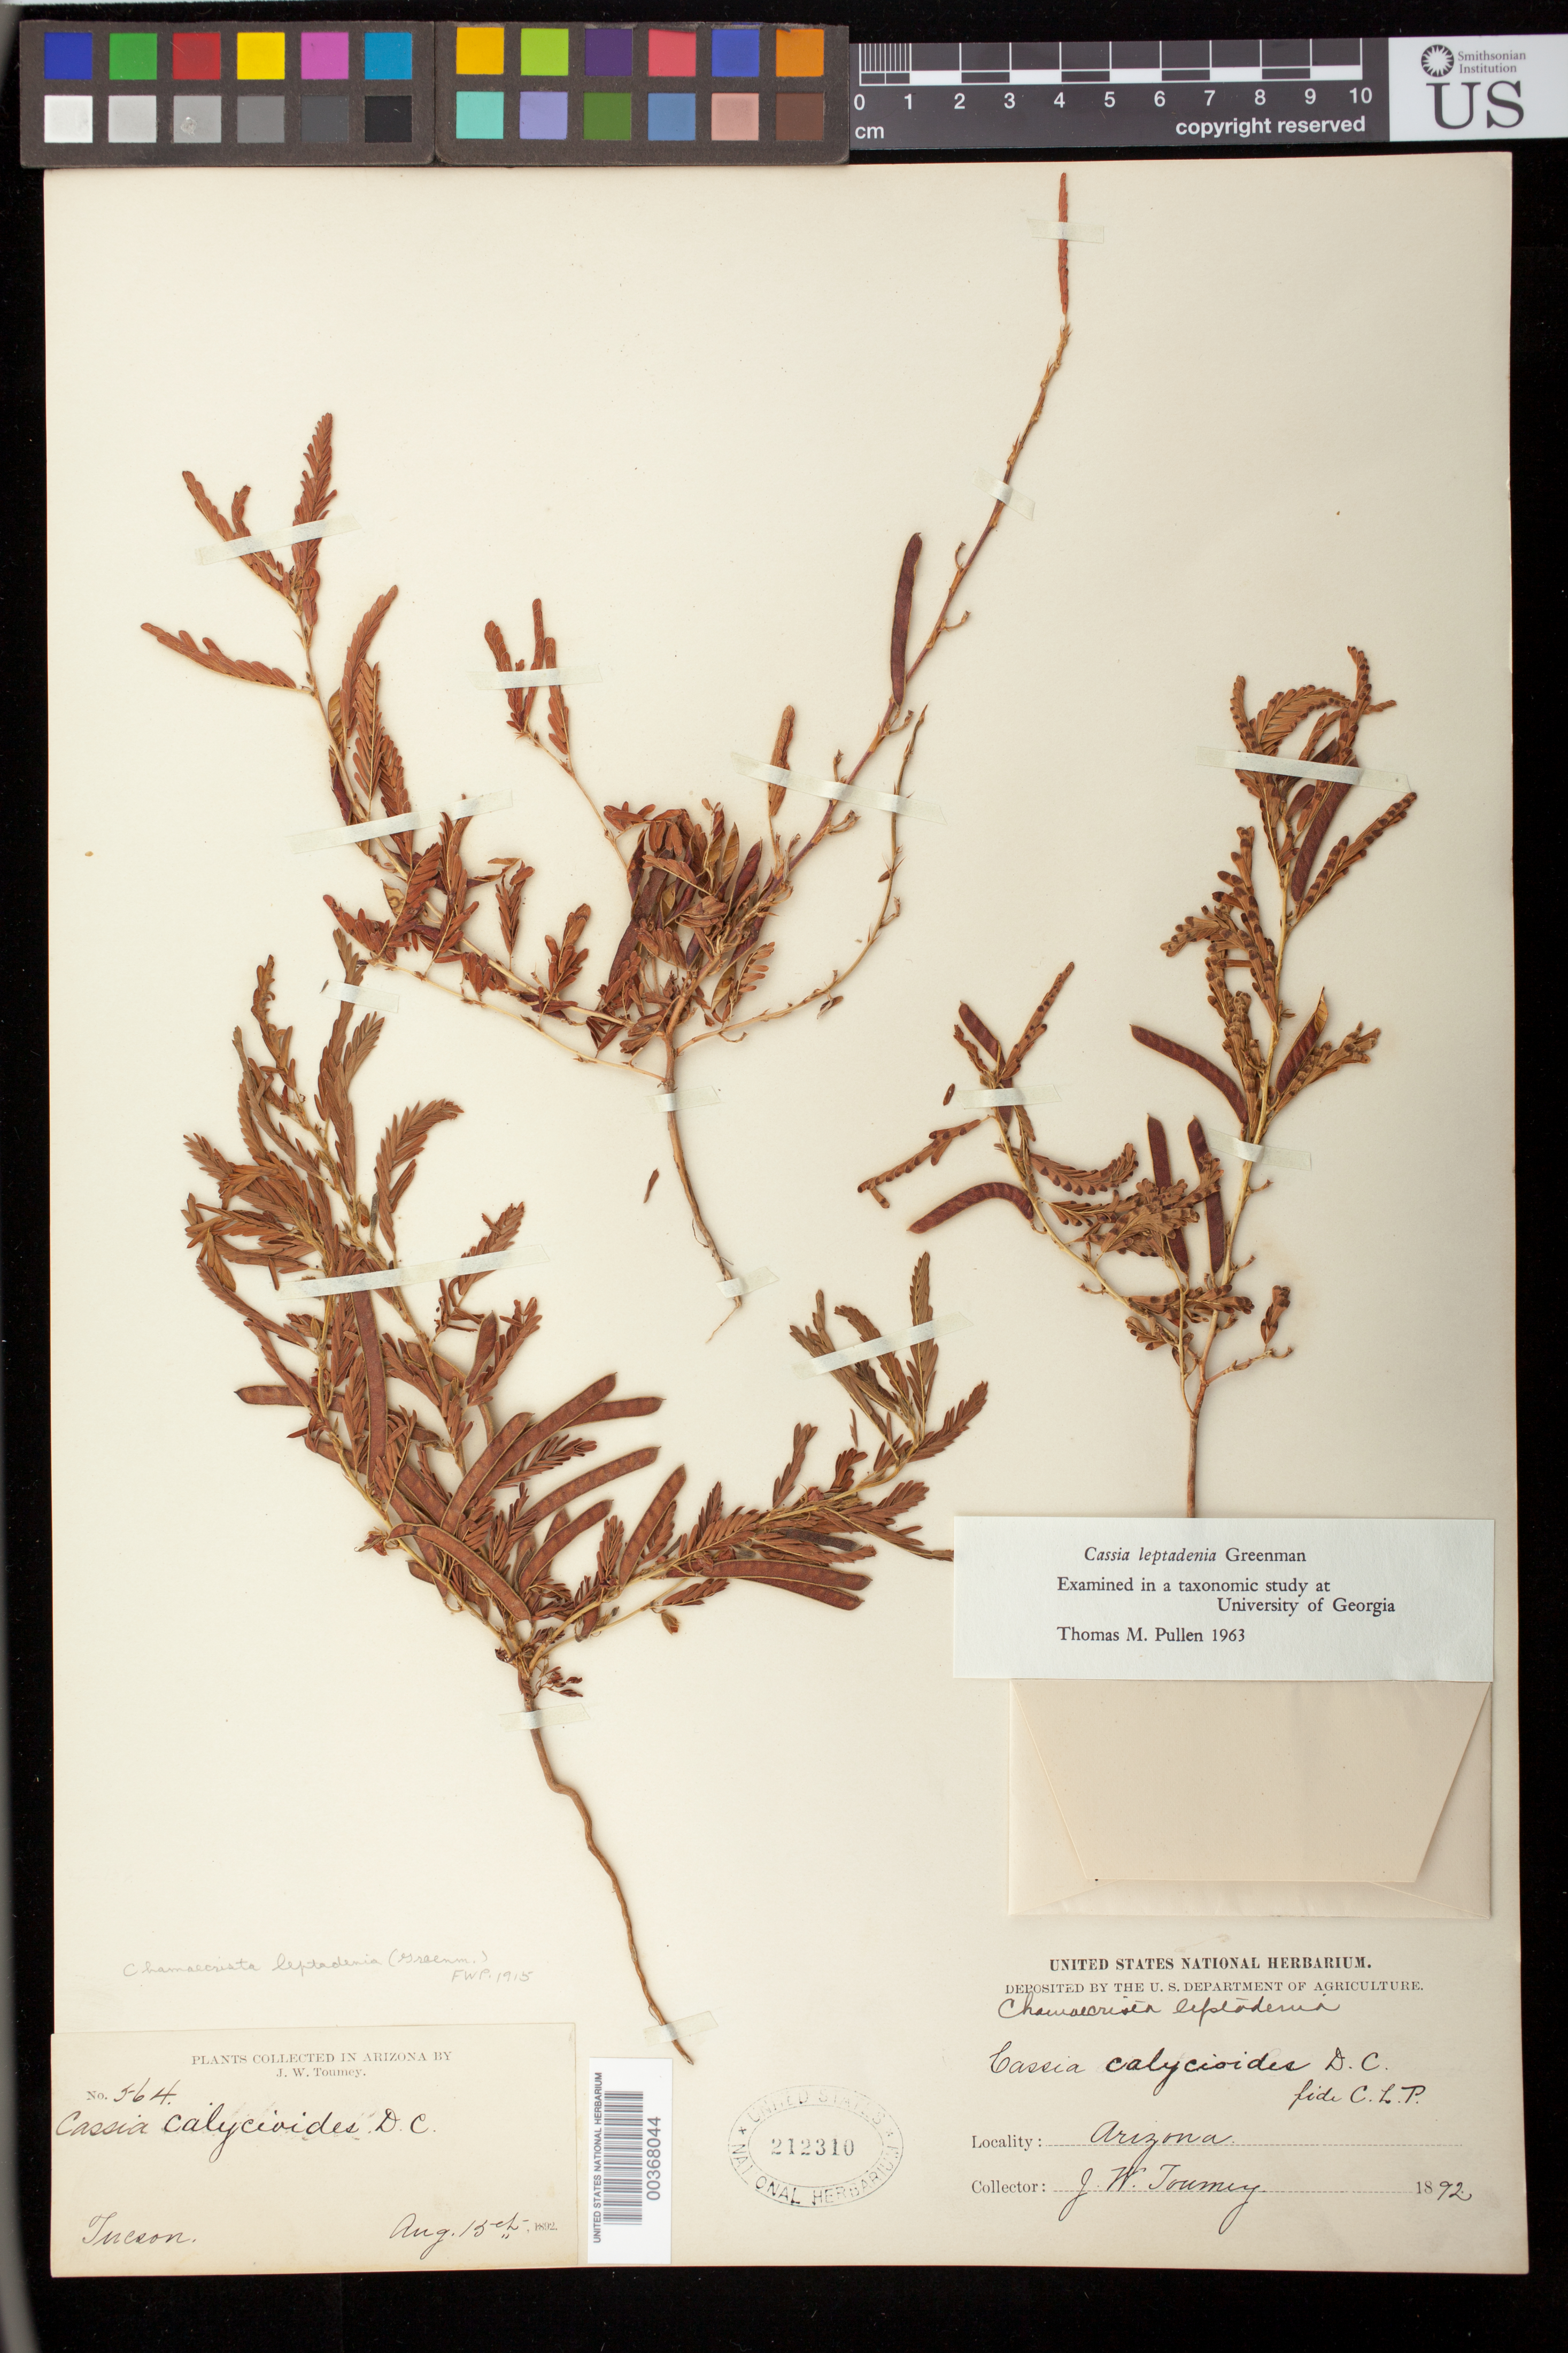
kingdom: Plantae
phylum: Tracheophyta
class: Magnoliopsida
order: Fabales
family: Fabaceae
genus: Chamaecrista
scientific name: Chamaecrista nictitans var. mensalis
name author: (Greenm.) H.S. Irwin & Barneby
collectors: J. W. Toumey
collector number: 564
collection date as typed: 15 Aug 1892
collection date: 1892-08-15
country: United States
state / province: Arizona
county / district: Pima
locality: Tucson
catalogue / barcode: US 212310